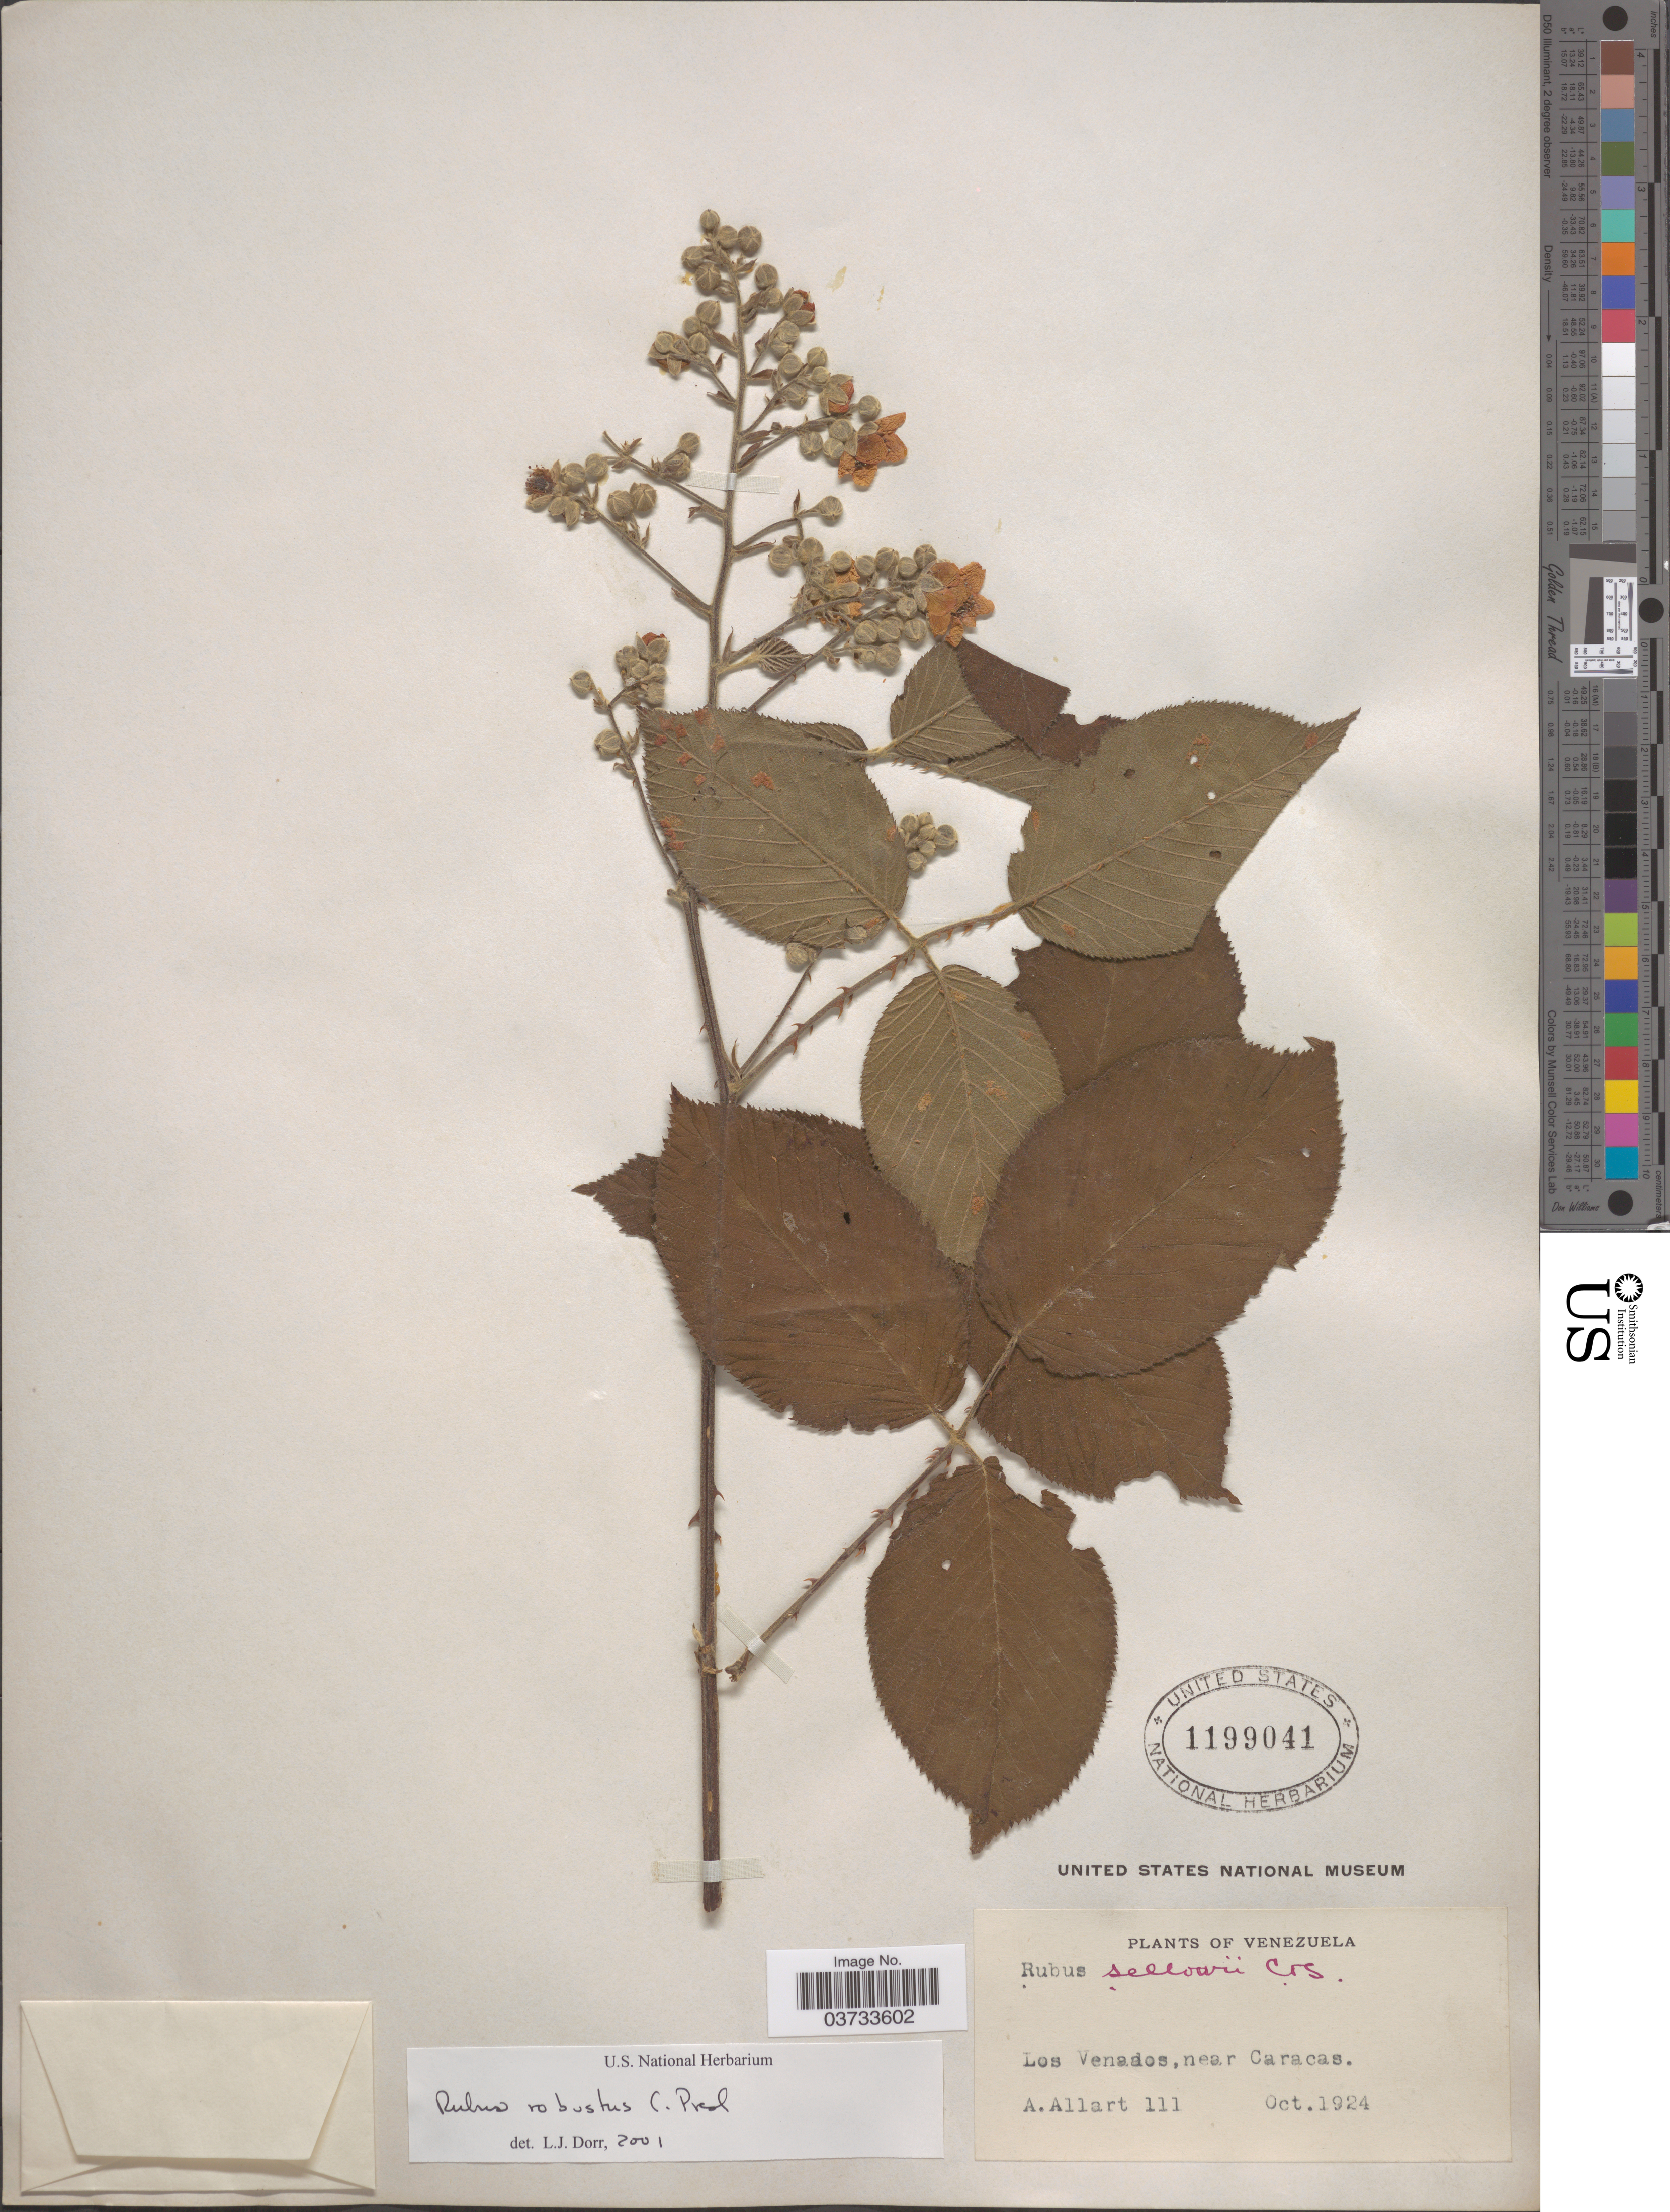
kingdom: Plantae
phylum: Tracheophyta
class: Magnoliopsida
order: Rosales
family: Rosaceae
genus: Rubus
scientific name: Rubus robustus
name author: C. Presl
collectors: A. Allart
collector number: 111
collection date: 1924-10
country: Venezuela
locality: Los Venados,near Caracas.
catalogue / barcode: US 1199041